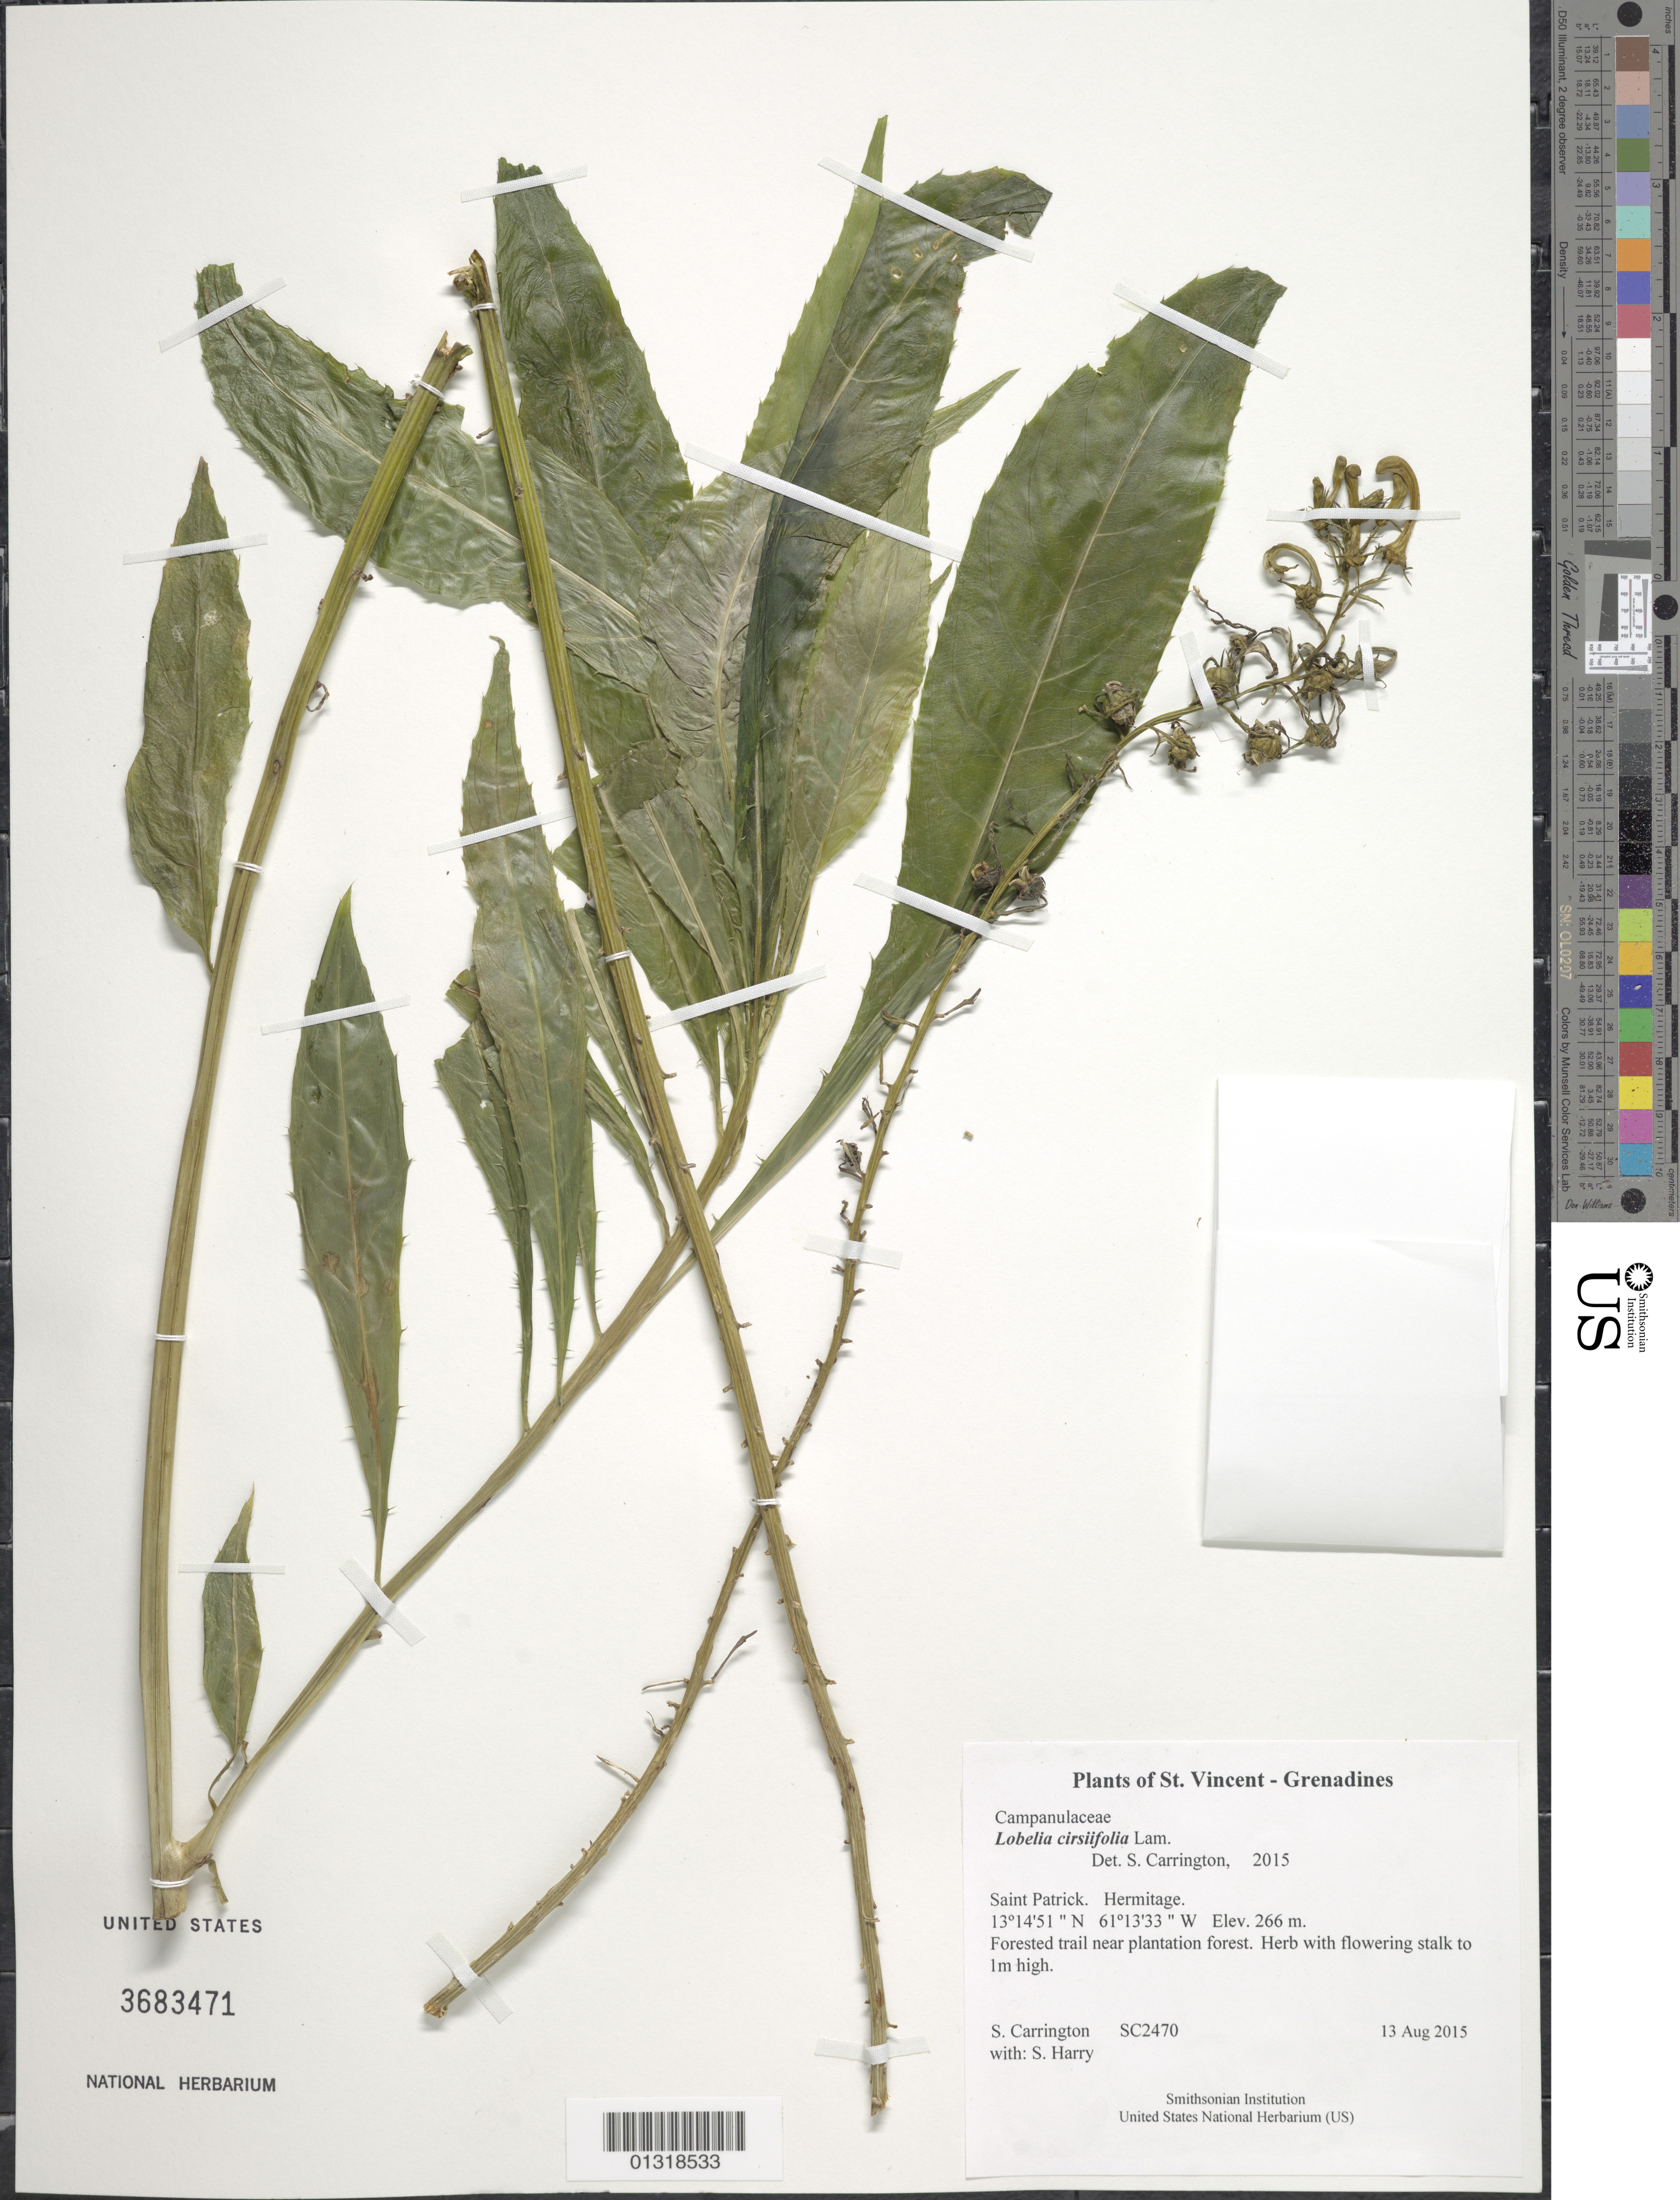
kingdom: Plantae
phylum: Tracheophyta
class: Magnoliopsida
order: Asterales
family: Campanulaceae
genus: Lobelia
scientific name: Lobelia cirsiifolia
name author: Lam.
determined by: Carrington, C. M. S.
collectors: C. M. S. Carrington & S. Harry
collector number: SC2470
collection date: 2015-08-13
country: St. Vincent - Grenadines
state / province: Saint Patrick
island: St Vincent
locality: Hermitage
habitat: Forested trail near plantation forest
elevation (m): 266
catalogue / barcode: US 3683471